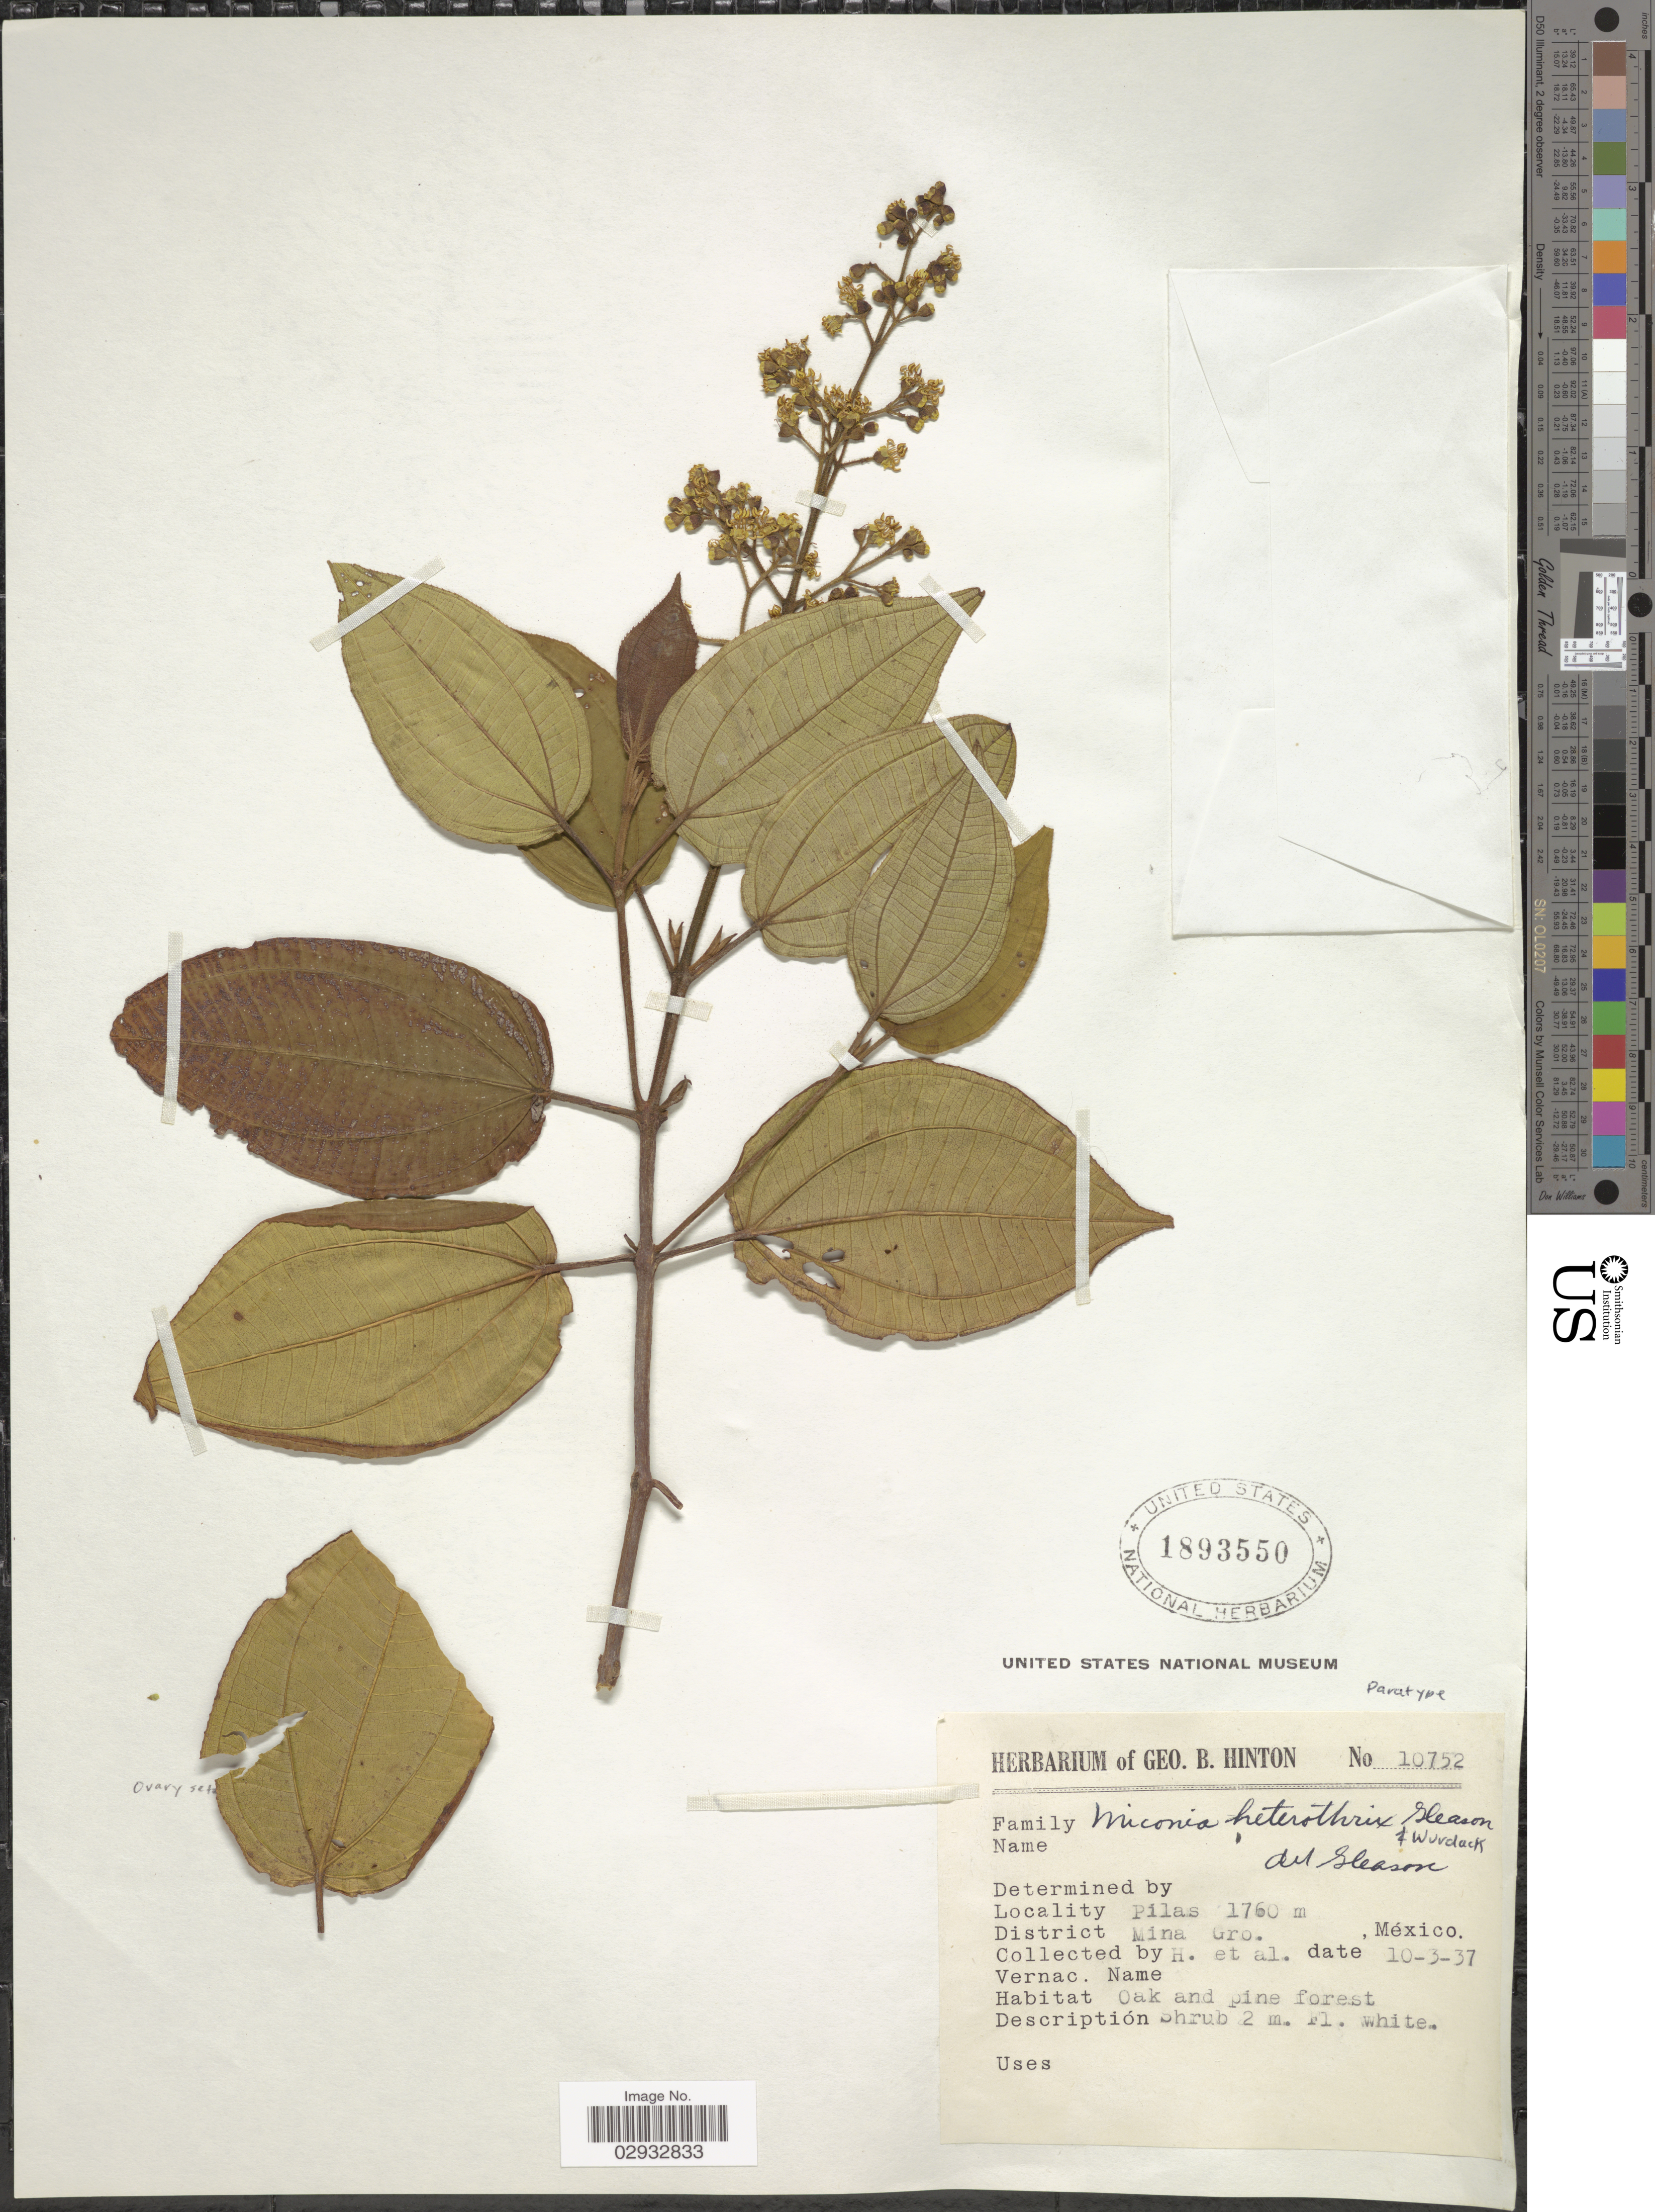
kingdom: Plantae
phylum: Tracheophyta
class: Magnoliopsida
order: Myrtales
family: Melastomataceae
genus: Miconia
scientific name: Miconia heterothrix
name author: Gleason & Wurdack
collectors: G. B. Hinton & et al.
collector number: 10752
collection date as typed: Transcribed d/m/y: 10/3/37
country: Mexico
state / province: Guerrero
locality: Pilas. District Mina.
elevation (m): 1760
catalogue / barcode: US 1893550